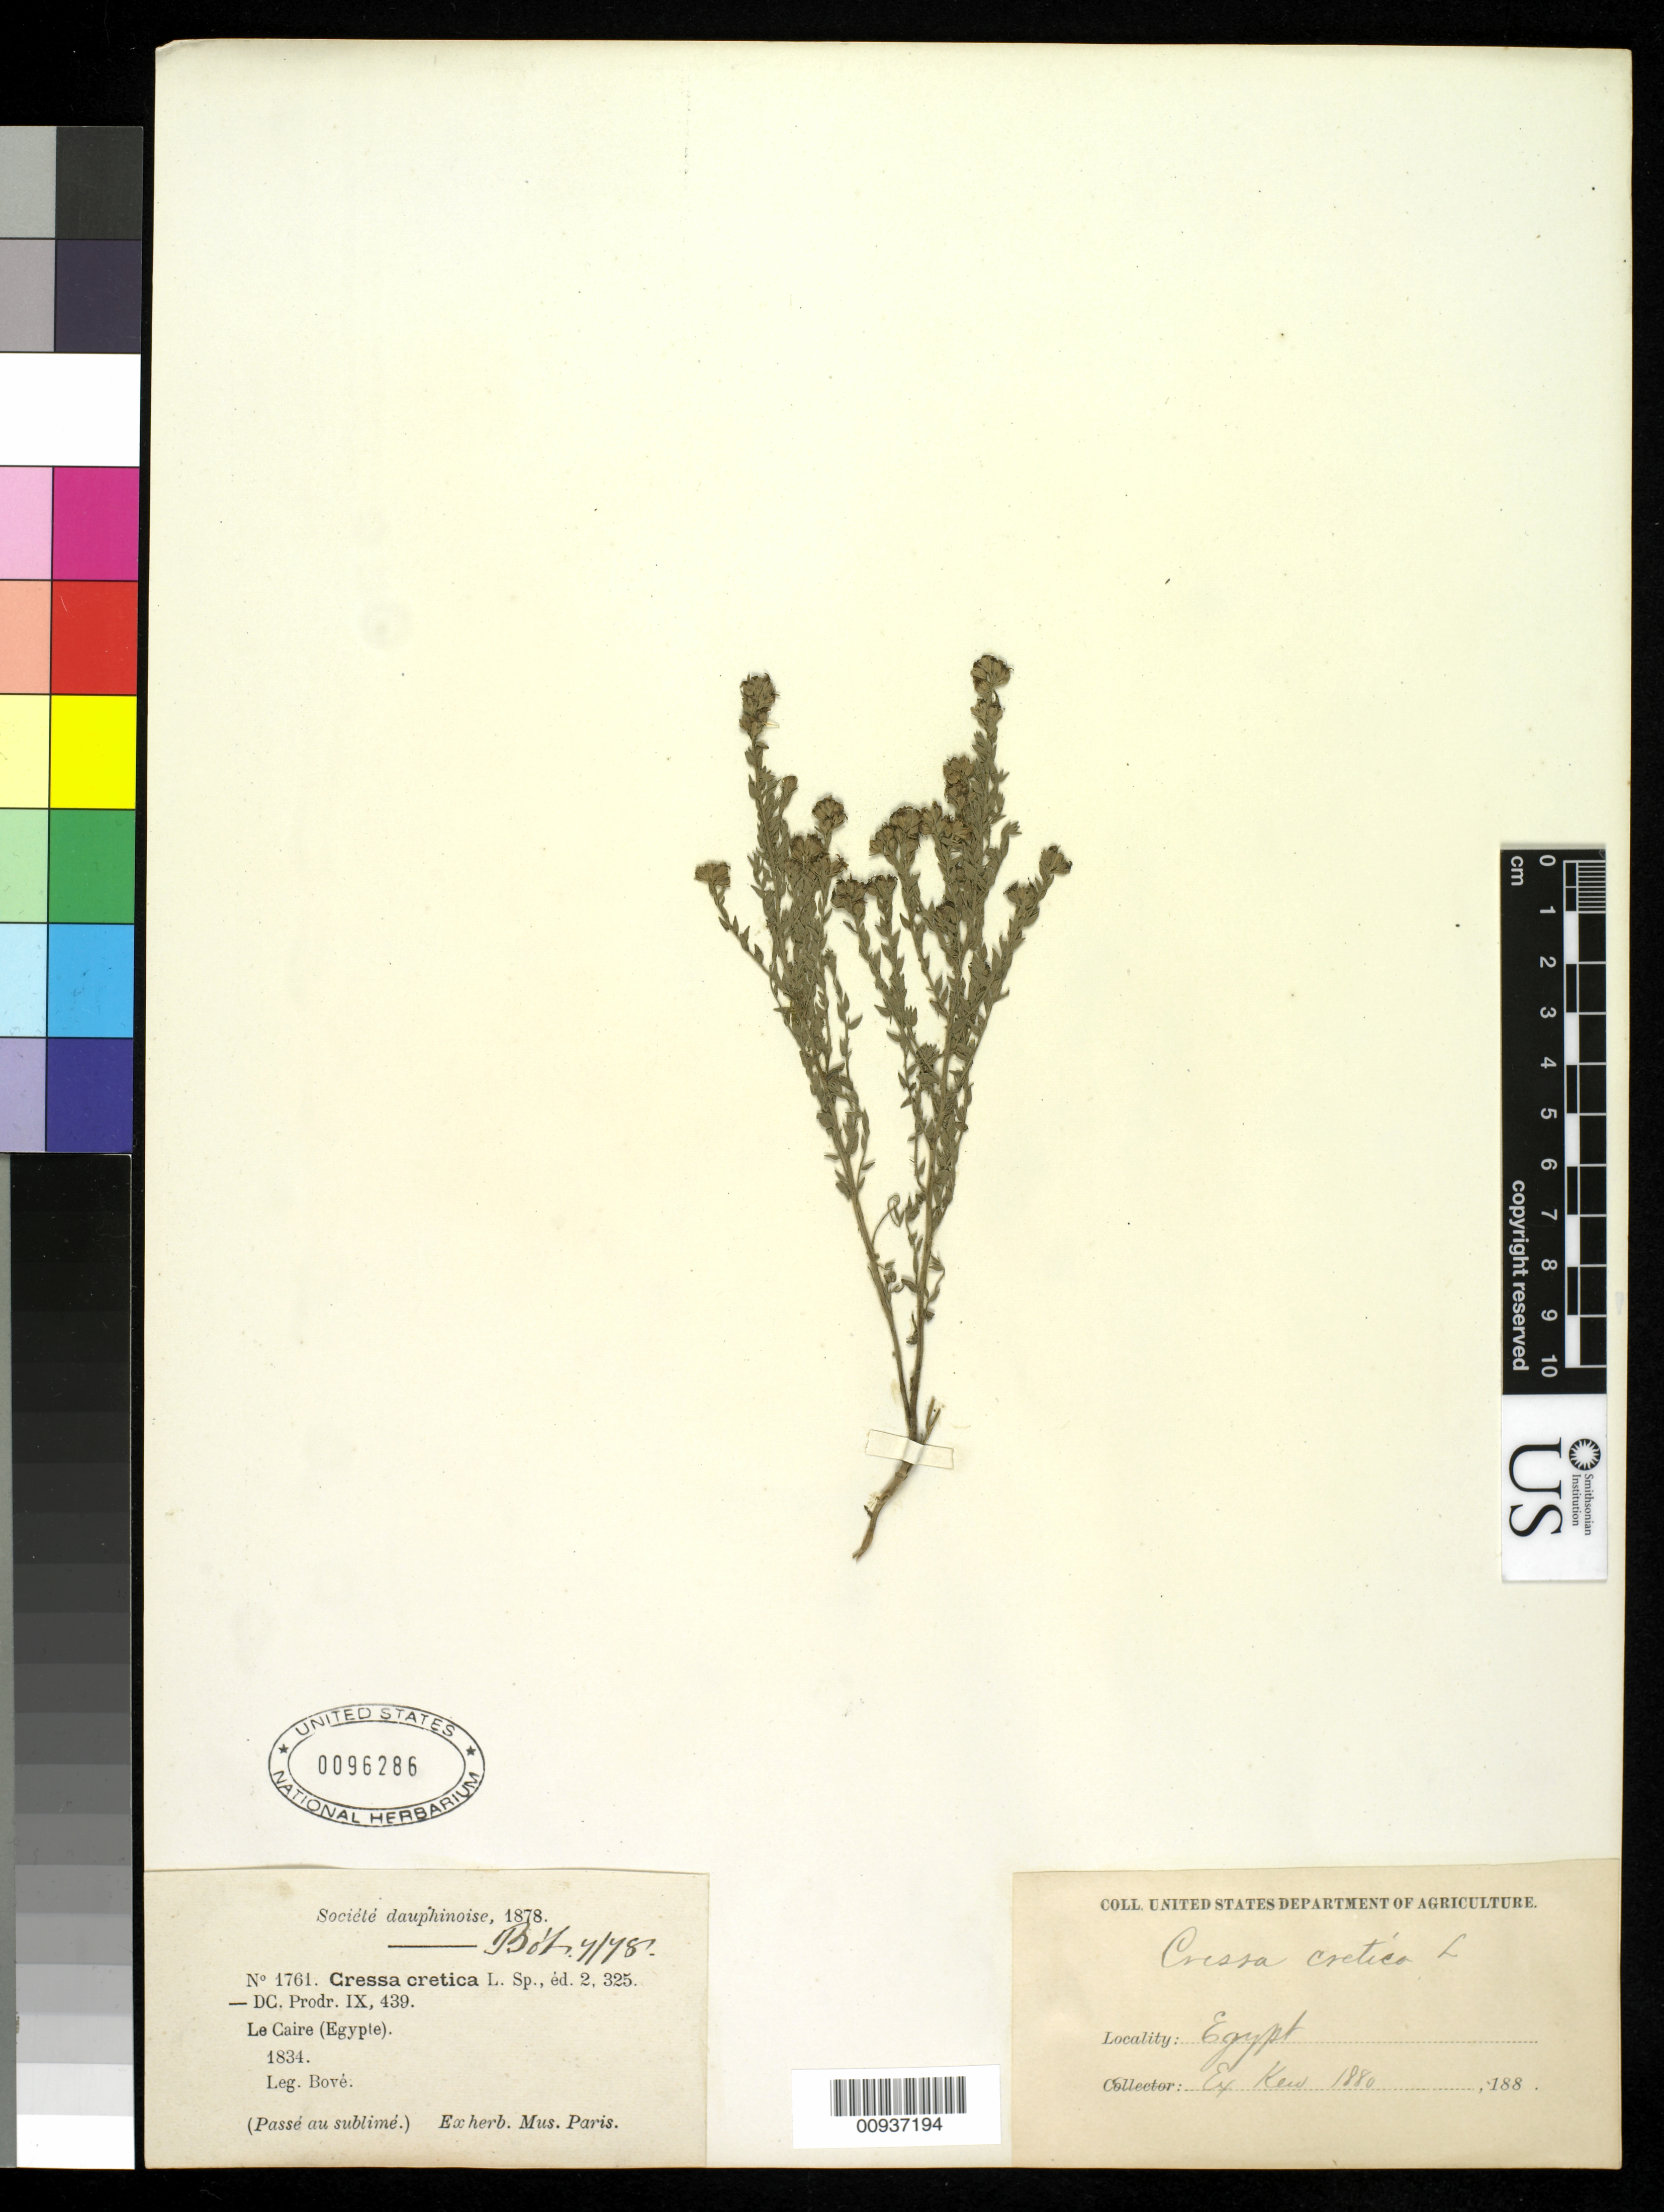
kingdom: Plantae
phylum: Tracheophyta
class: Magnoliopsida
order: Solanales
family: Convolvulaceae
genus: Cressa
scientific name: Cressa cretica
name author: L.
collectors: N. Bové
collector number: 1761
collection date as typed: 1834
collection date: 1834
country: Egypt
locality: Le Caire.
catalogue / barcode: US 96286